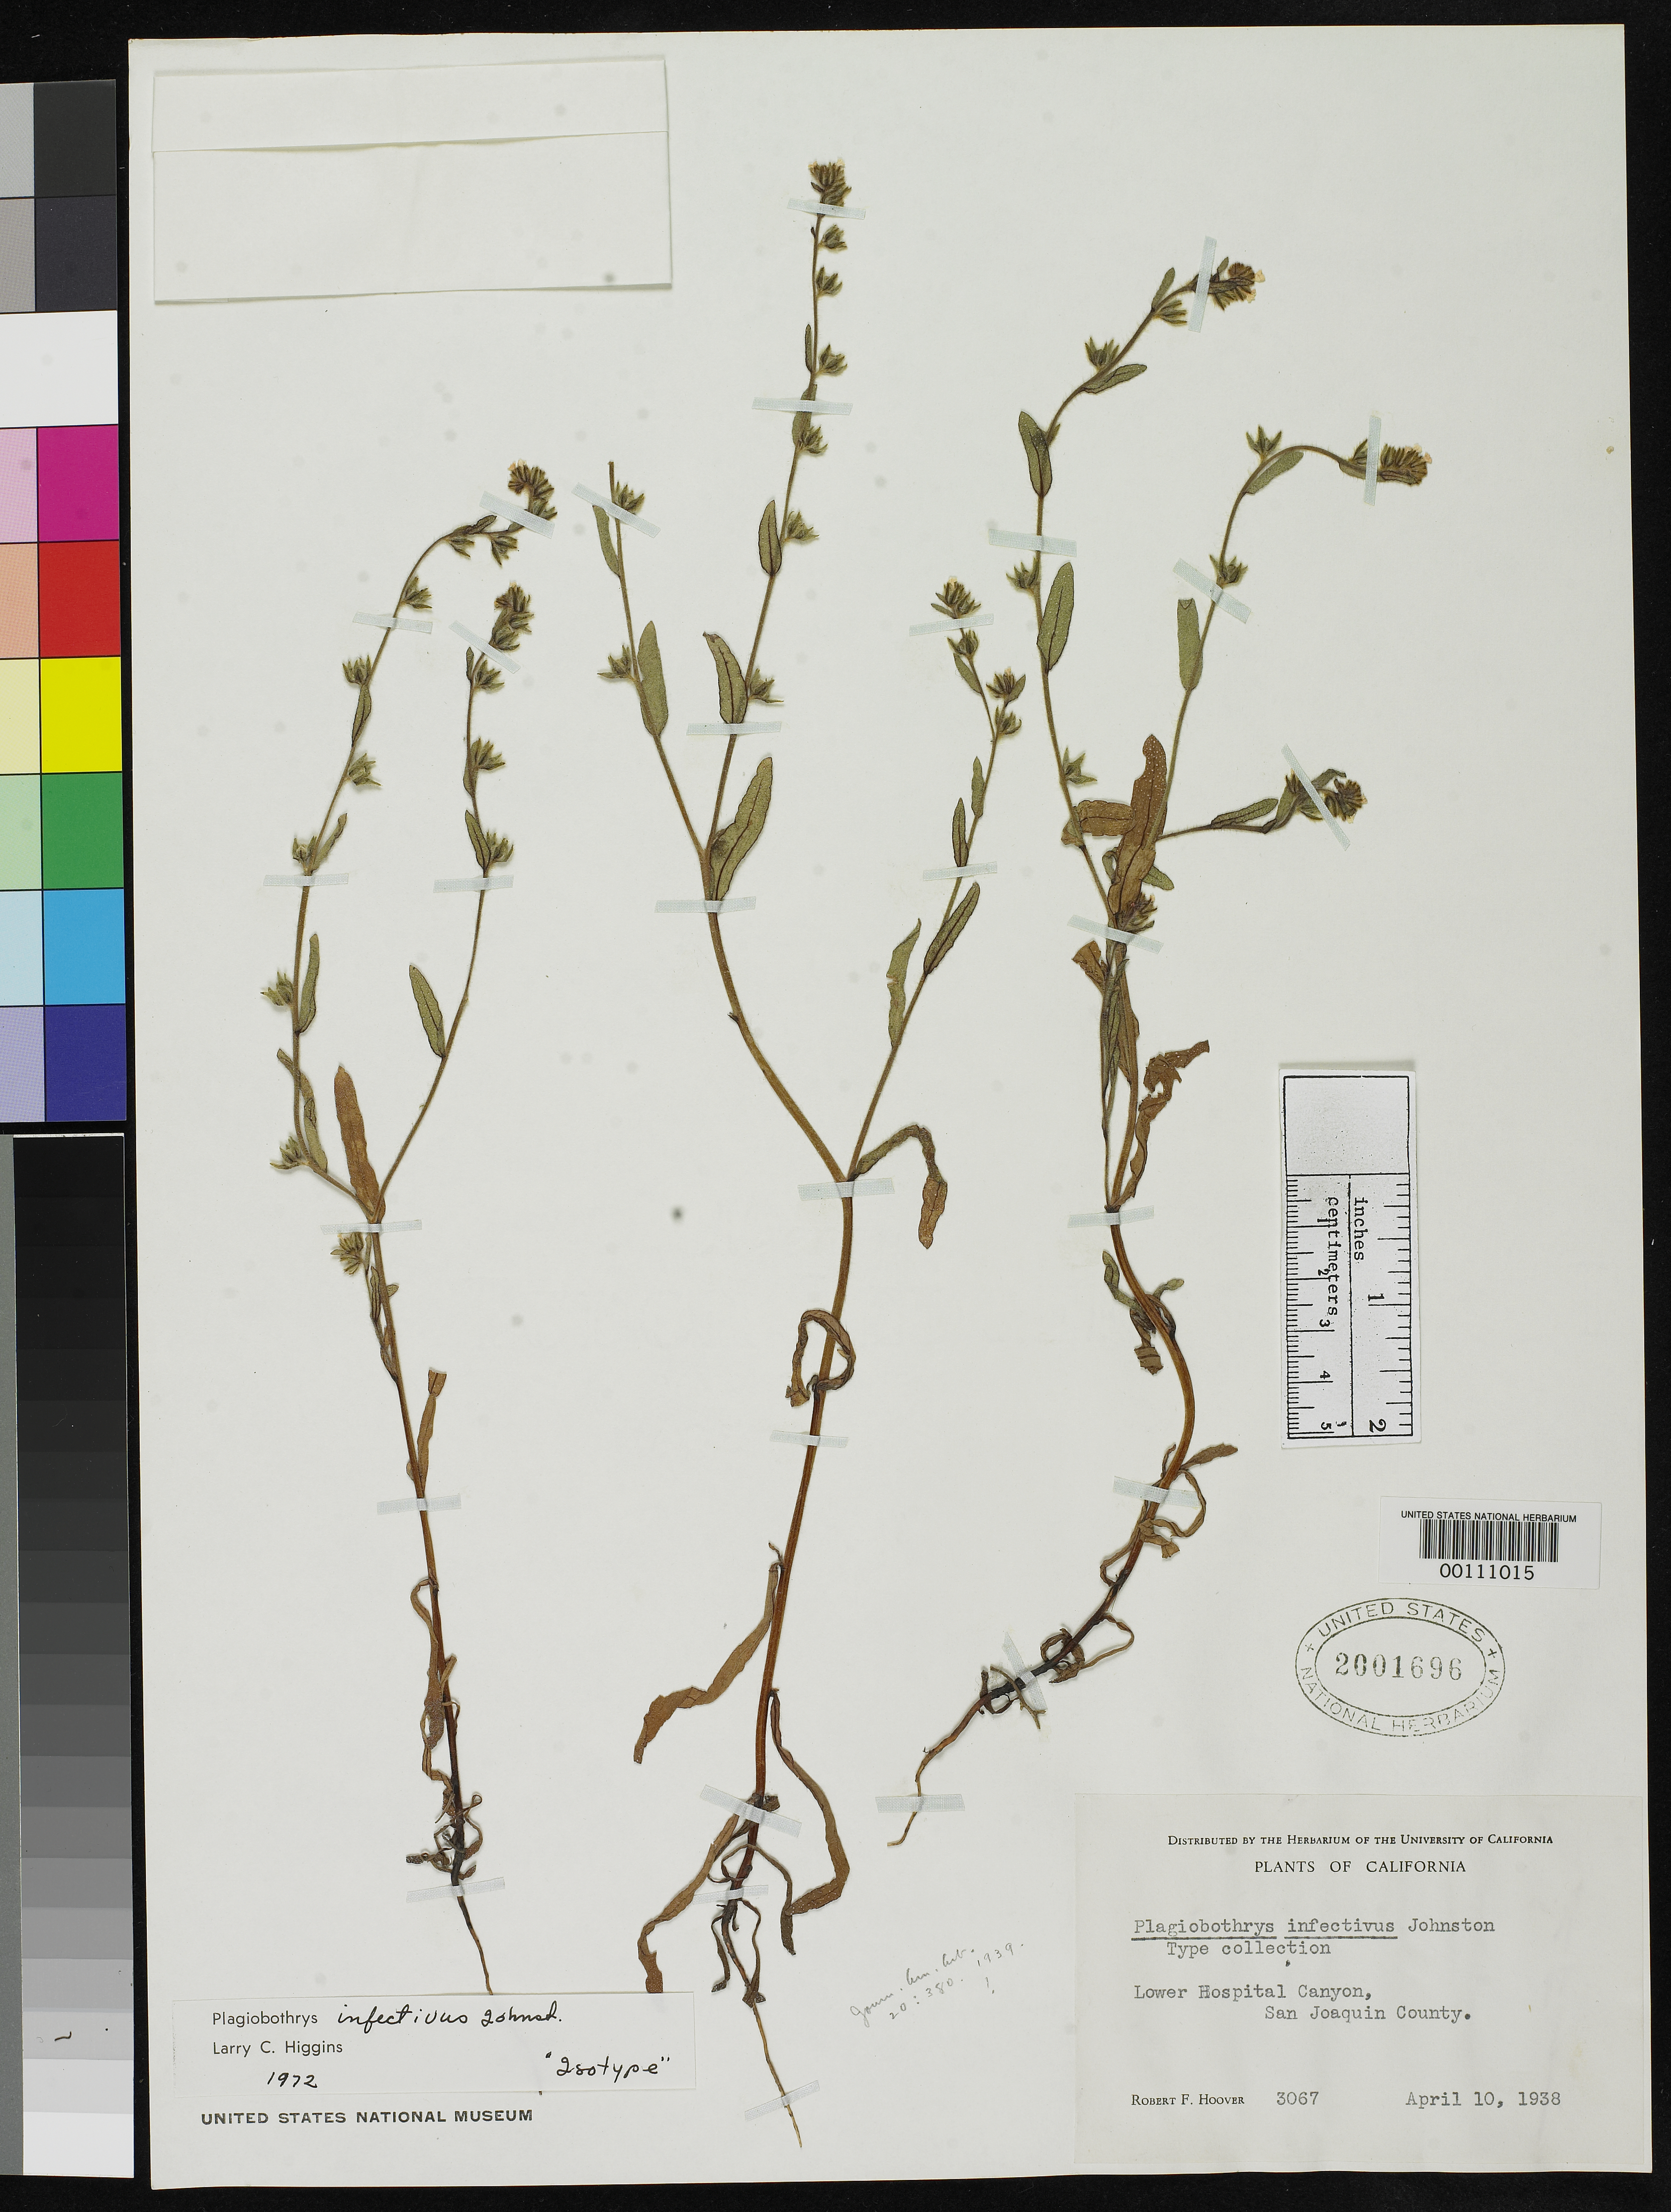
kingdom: Plantae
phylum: Tracheophyta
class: Magnoliopsida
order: Boraginales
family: Boraginaceae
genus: Plagiobothrys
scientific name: Plagiobothrys infectivus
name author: I.M. Johnst.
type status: Isotype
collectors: R. F. Hoover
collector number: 3067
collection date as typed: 10 Apr 1938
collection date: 1938-04-10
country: United States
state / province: California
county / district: San Joaquin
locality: Lower Hospital Canyon.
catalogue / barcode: US 2001696